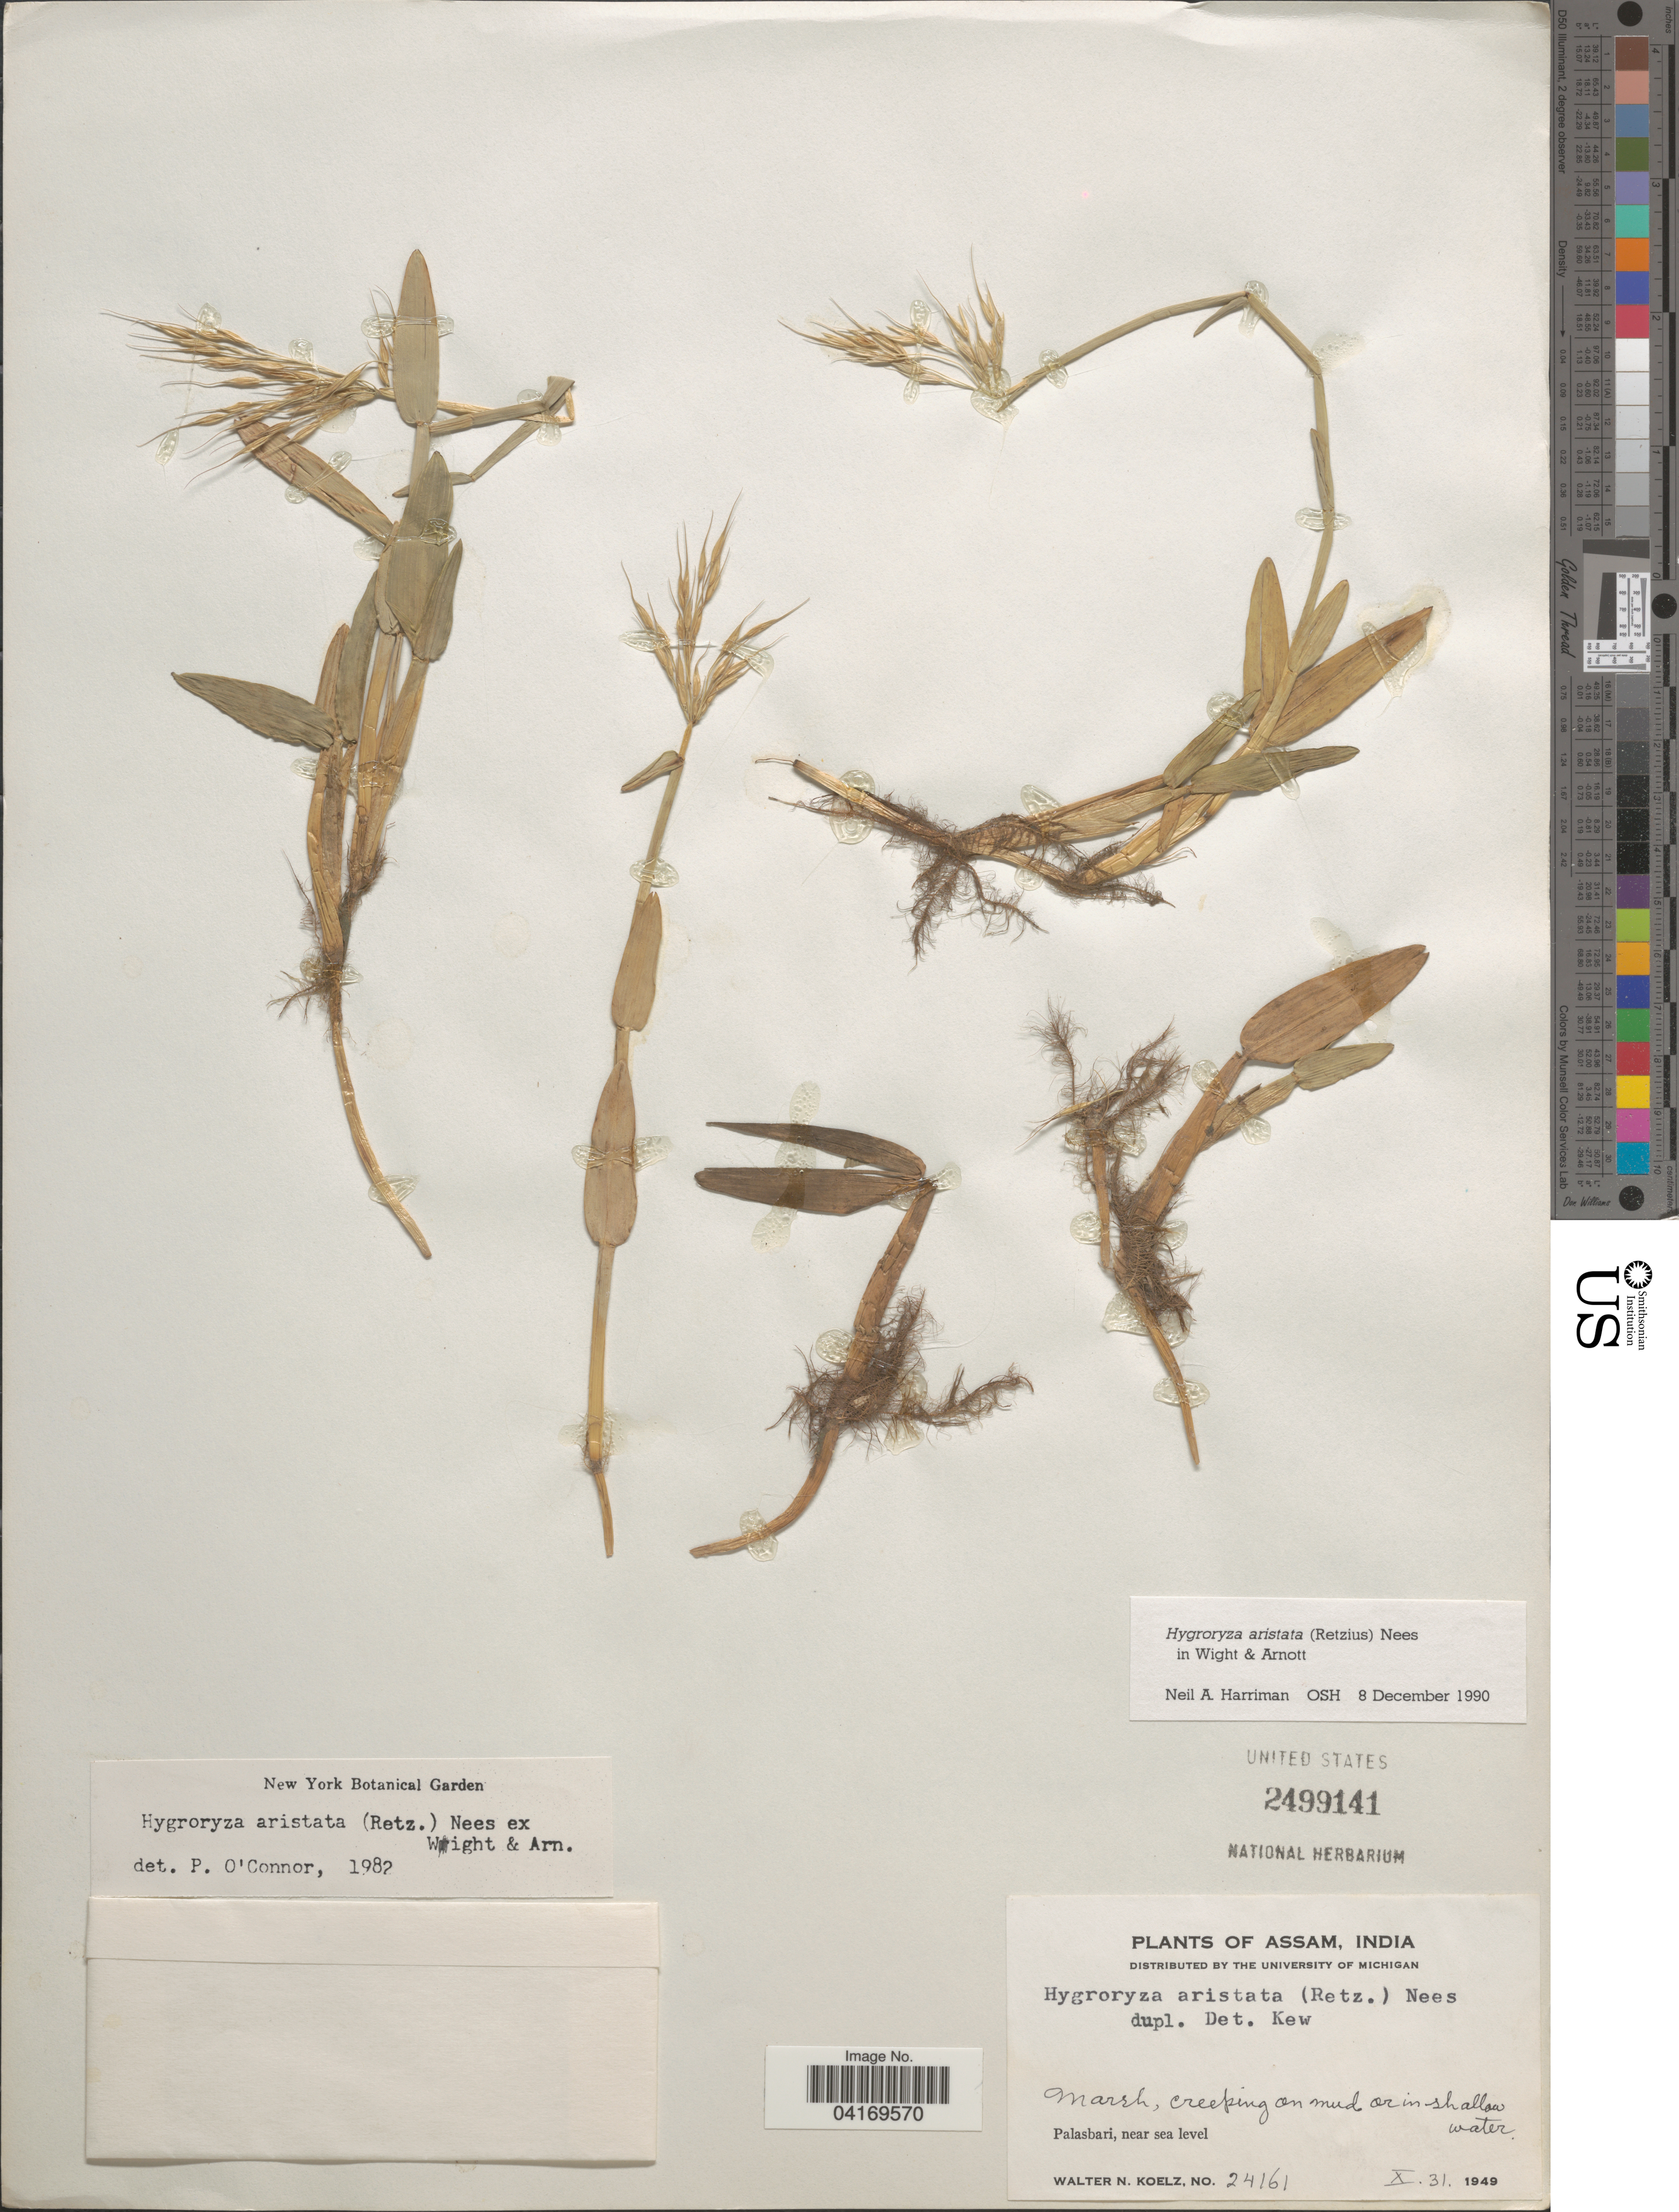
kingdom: Plantae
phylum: Tracheophyta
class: Liliopsida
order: Poales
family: Poaceae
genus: Hygroryza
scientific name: Hygroryza aristata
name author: (Retz.) Nees ex Wright & Arn.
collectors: W. N. Koelz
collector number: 24161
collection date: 1949-10-31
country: India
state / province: Assam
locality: Palasbari, near sea level.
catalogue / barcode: US 2499141